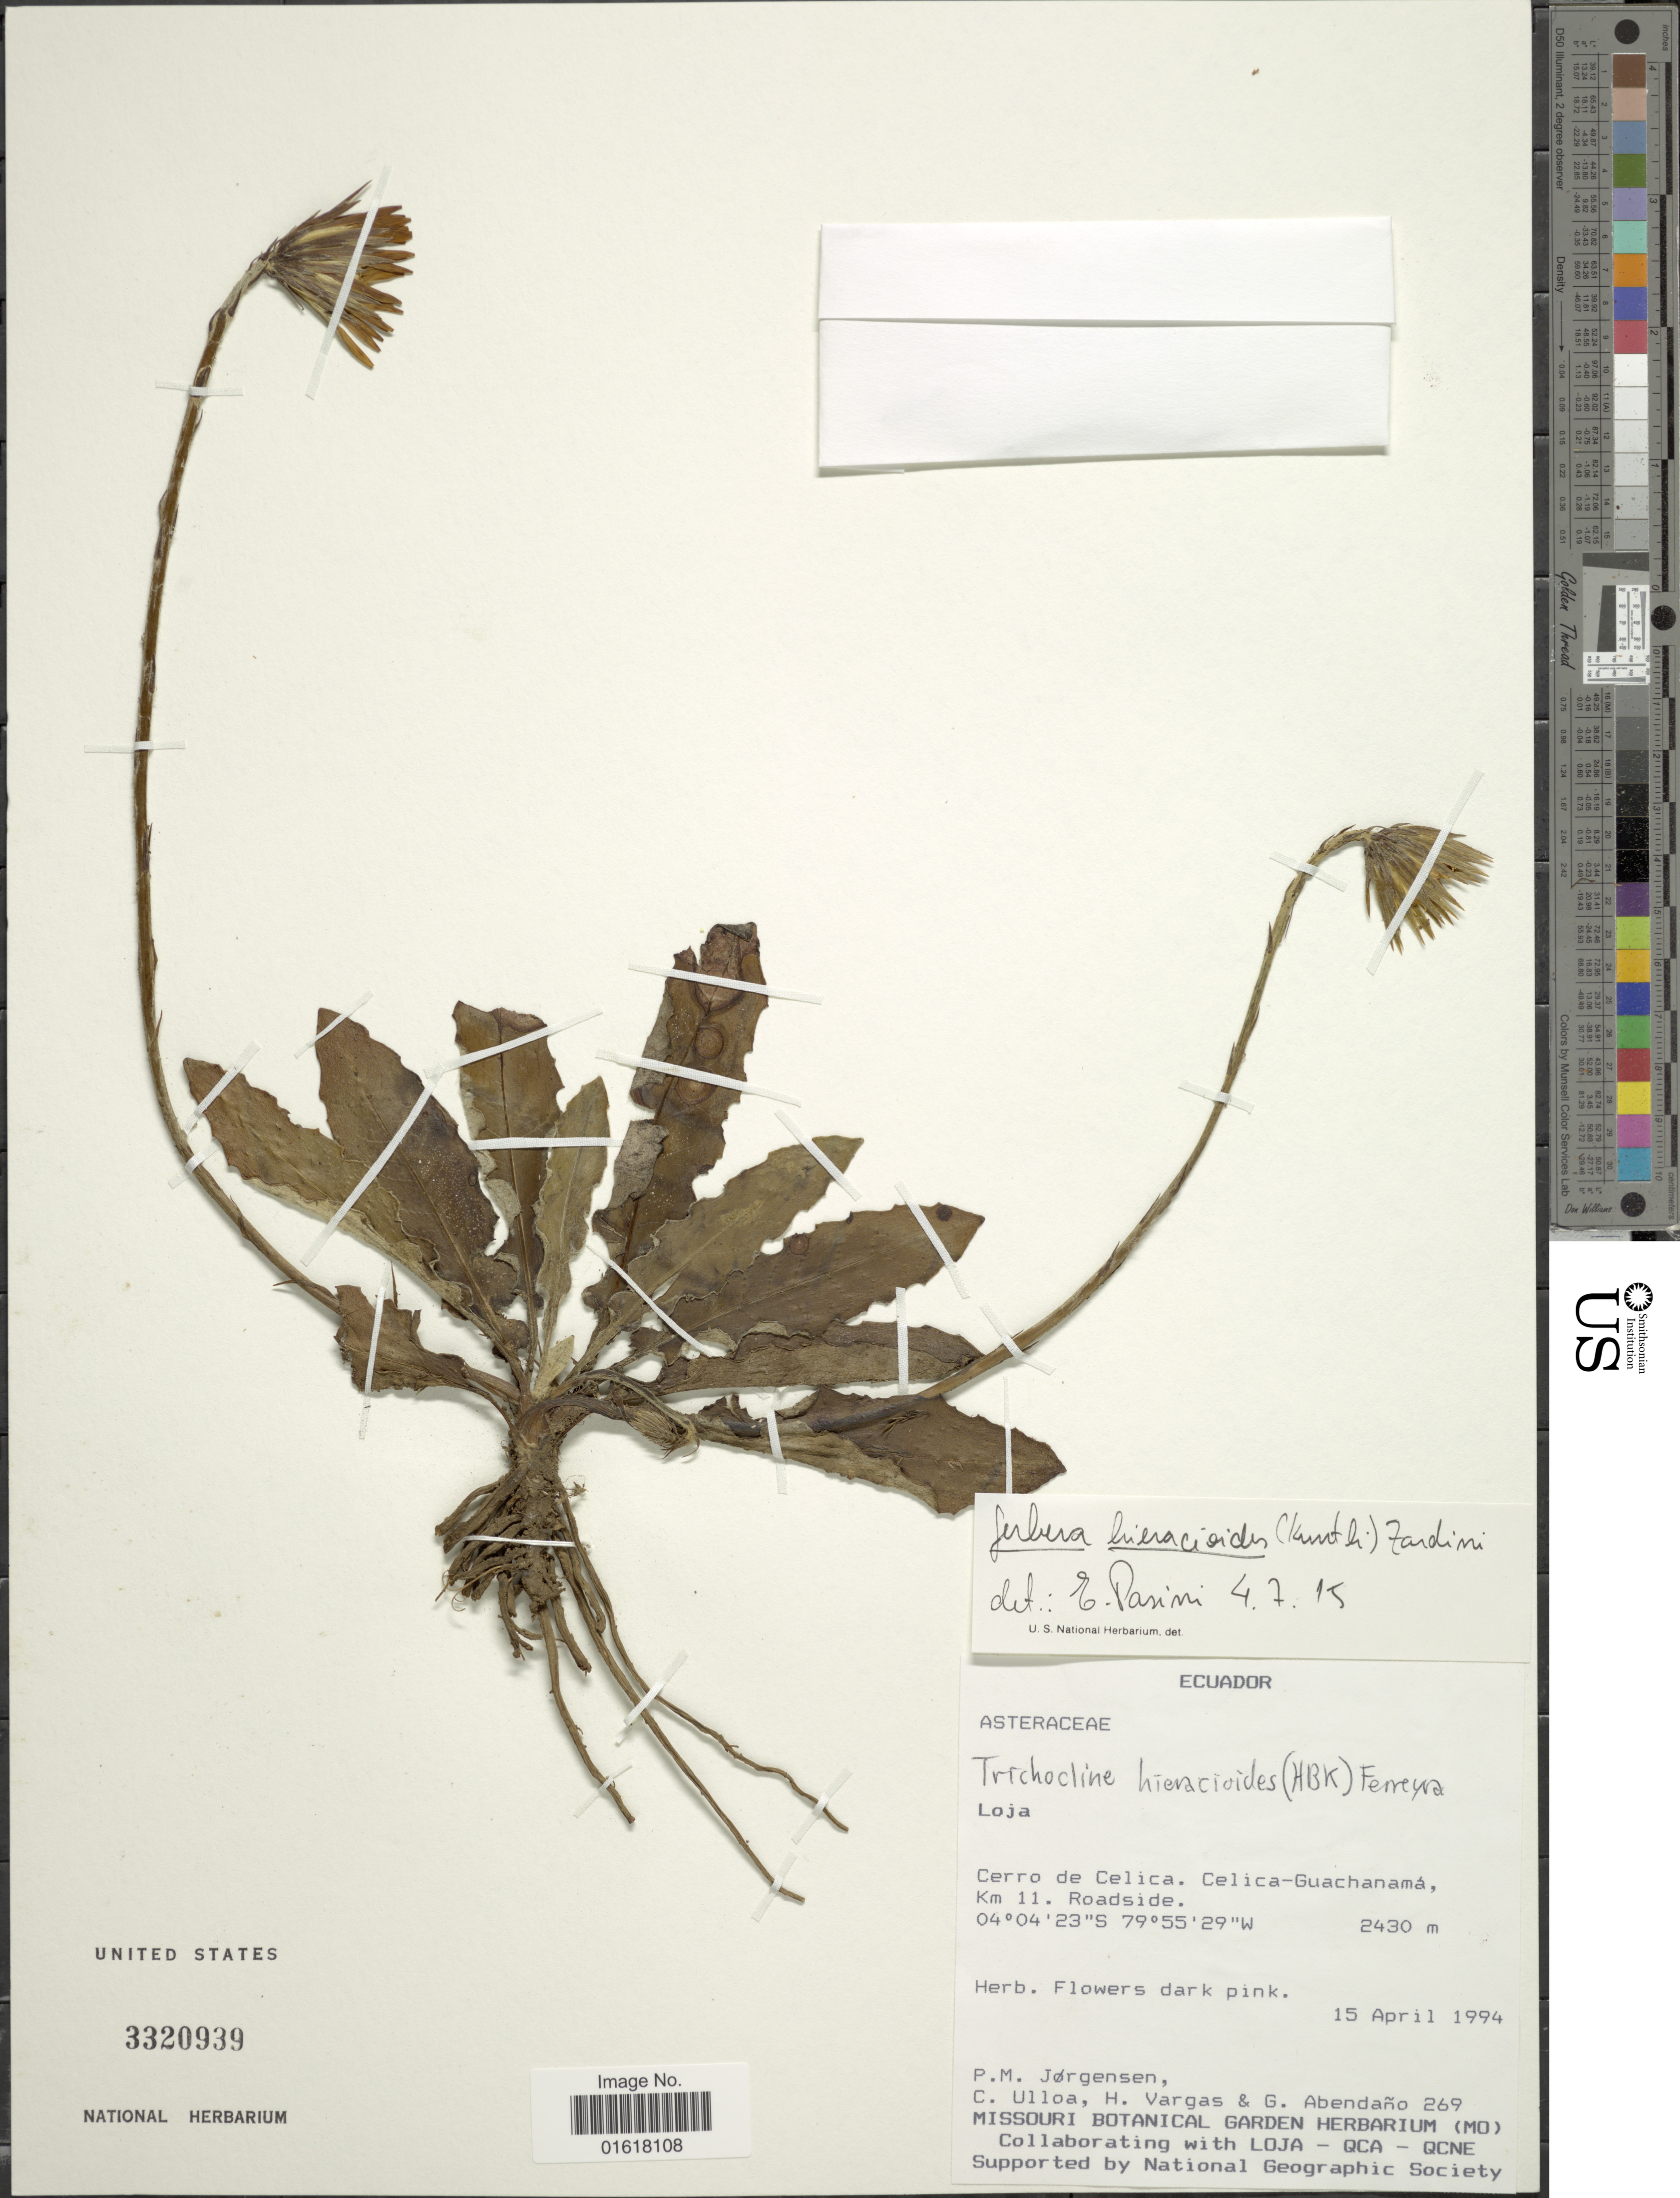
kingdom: Plantae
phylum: Tracheophyta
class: Magnoliopsida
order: Asterales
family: Asteraceae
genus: Trichocline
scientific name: Trichocline hieracioides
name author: (Kunth) Ferreyra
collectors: P. M. Jørgensen, C. Ulloa, H. Vargas & G. Abendaño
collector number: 269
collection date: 1994-04-15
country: Ecuador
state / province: Loja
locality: Cerro de Celica. Celica-Guachanamá, Km. 11. Roadside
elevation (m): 2430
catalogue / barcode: US 3320939